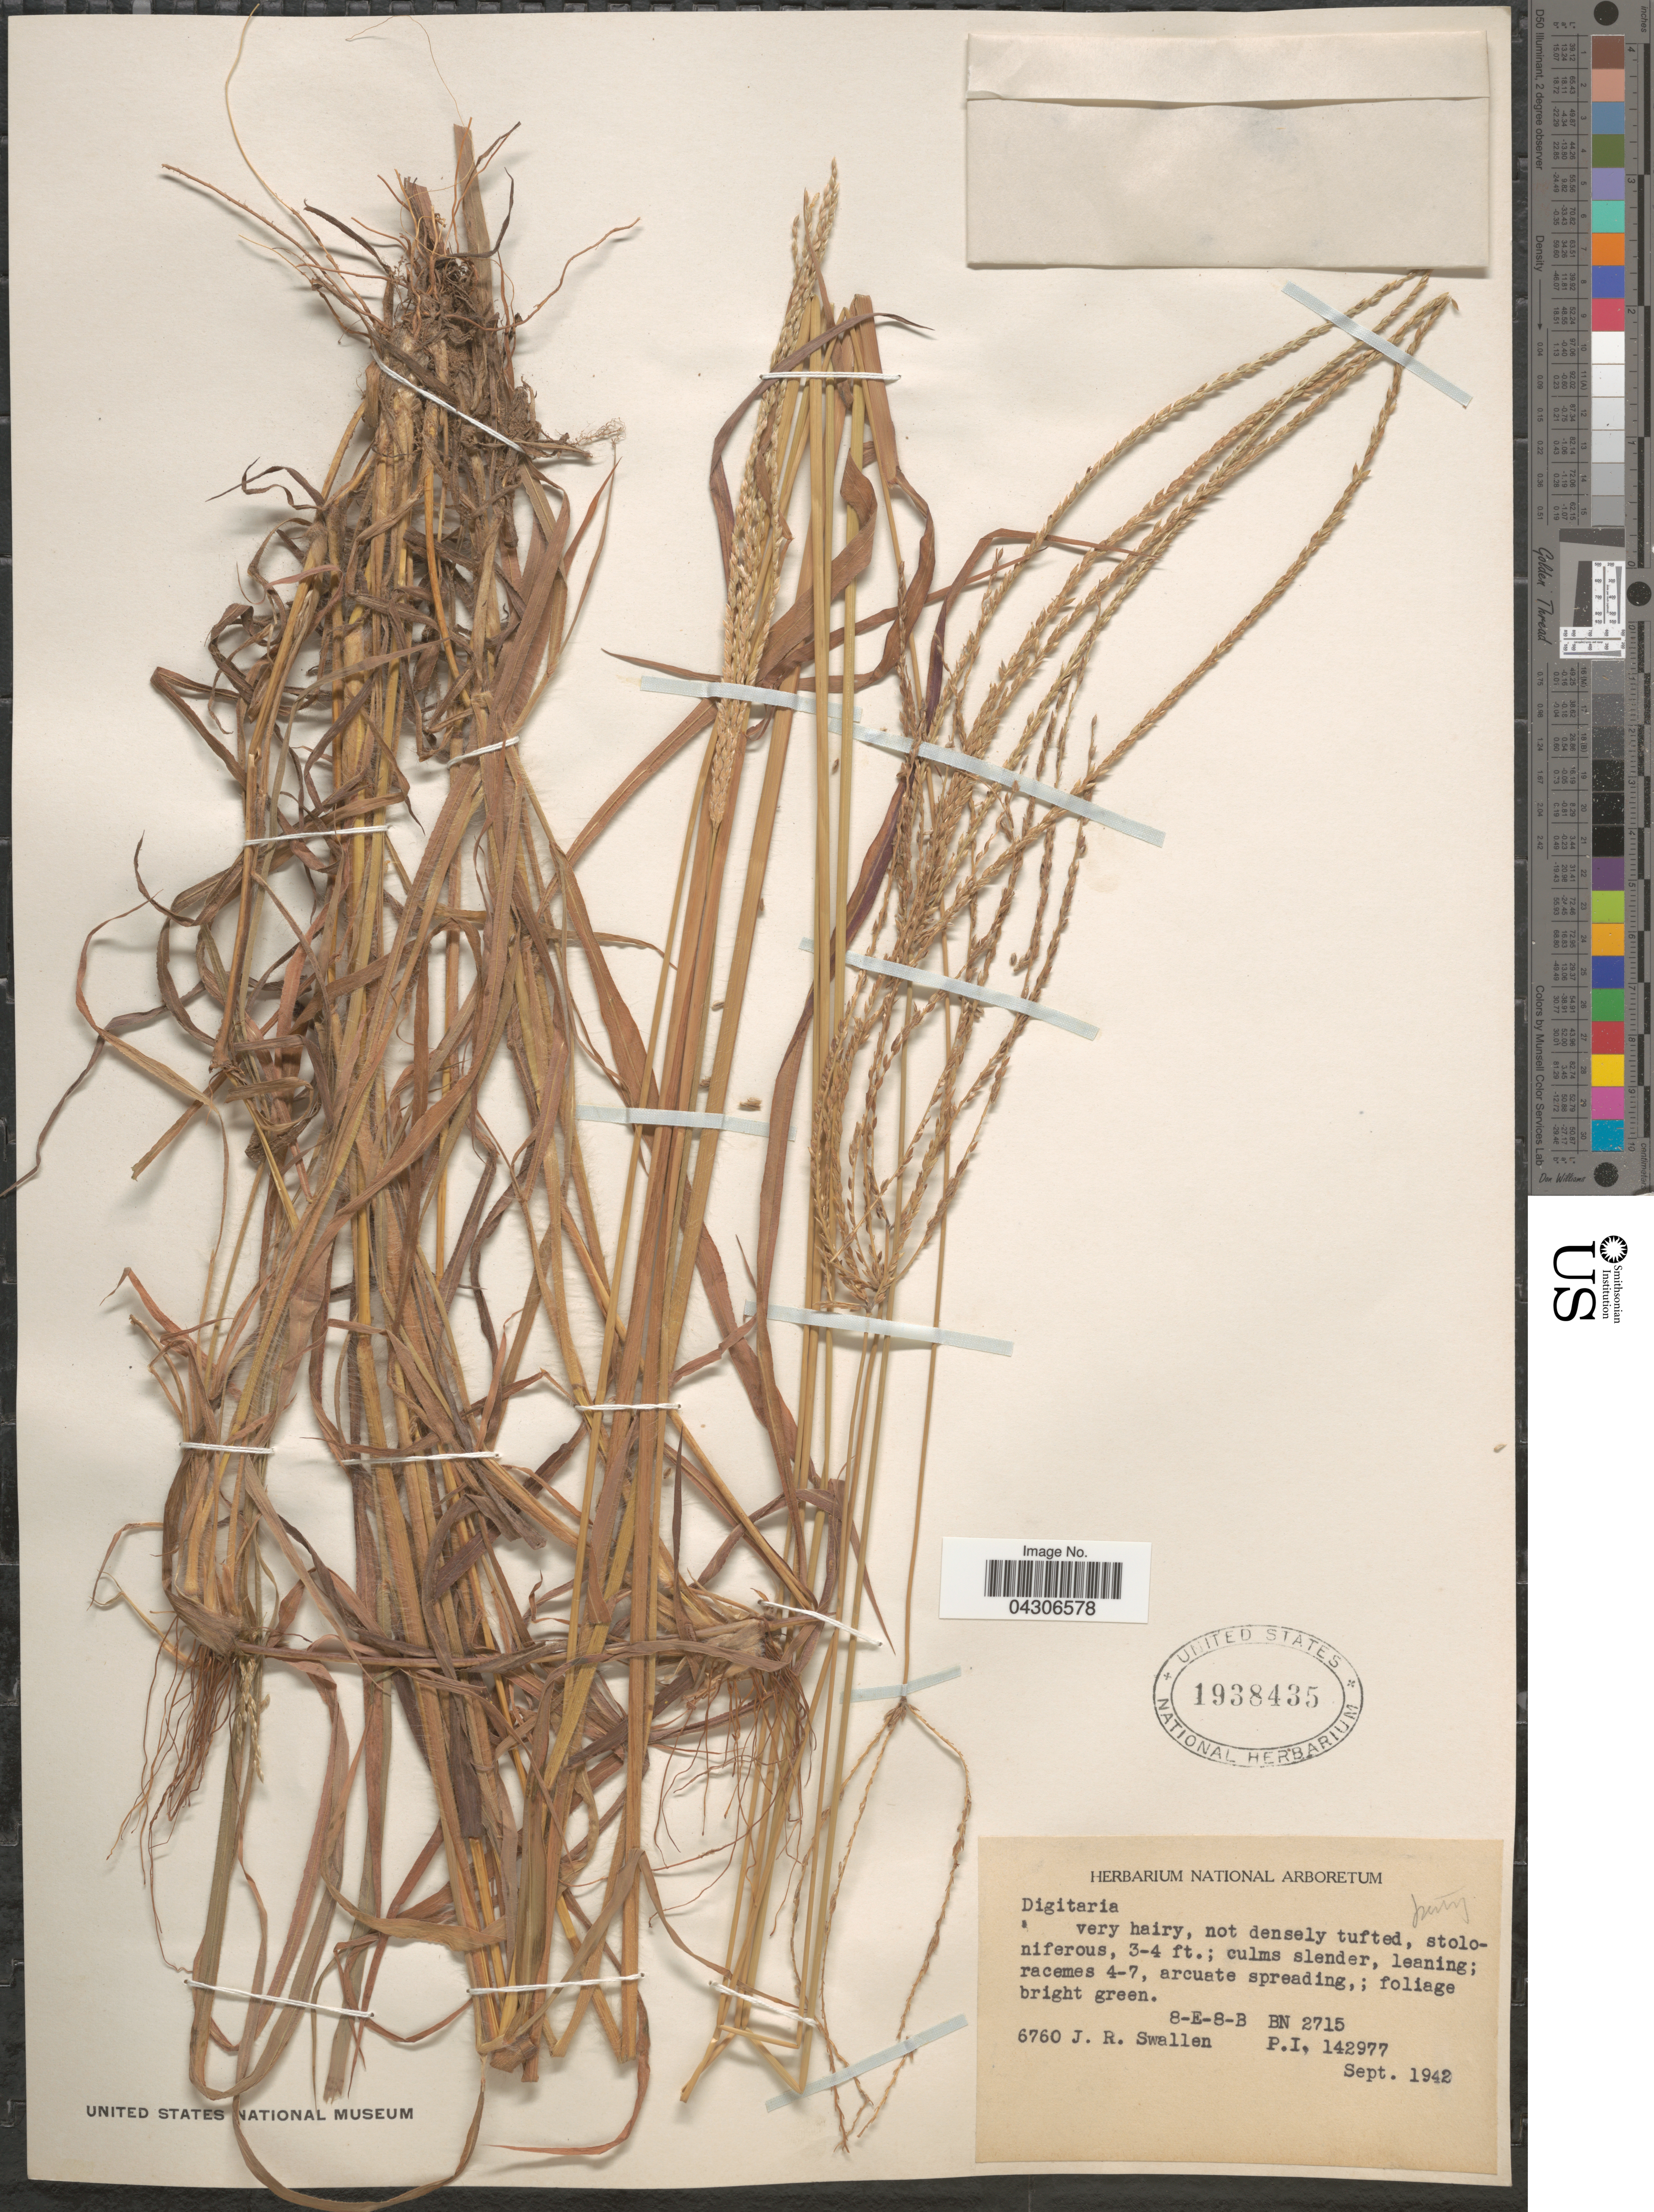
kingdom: Plantae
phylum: Tracheophyta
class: Liliopsida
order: Poales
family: Poaceae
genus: Digitaria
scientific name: Digitaria sp.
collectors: J. R. Swallen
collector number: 6760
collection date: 1942-09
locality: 8-E-8-B BN 2715.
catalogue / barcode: US 1938435